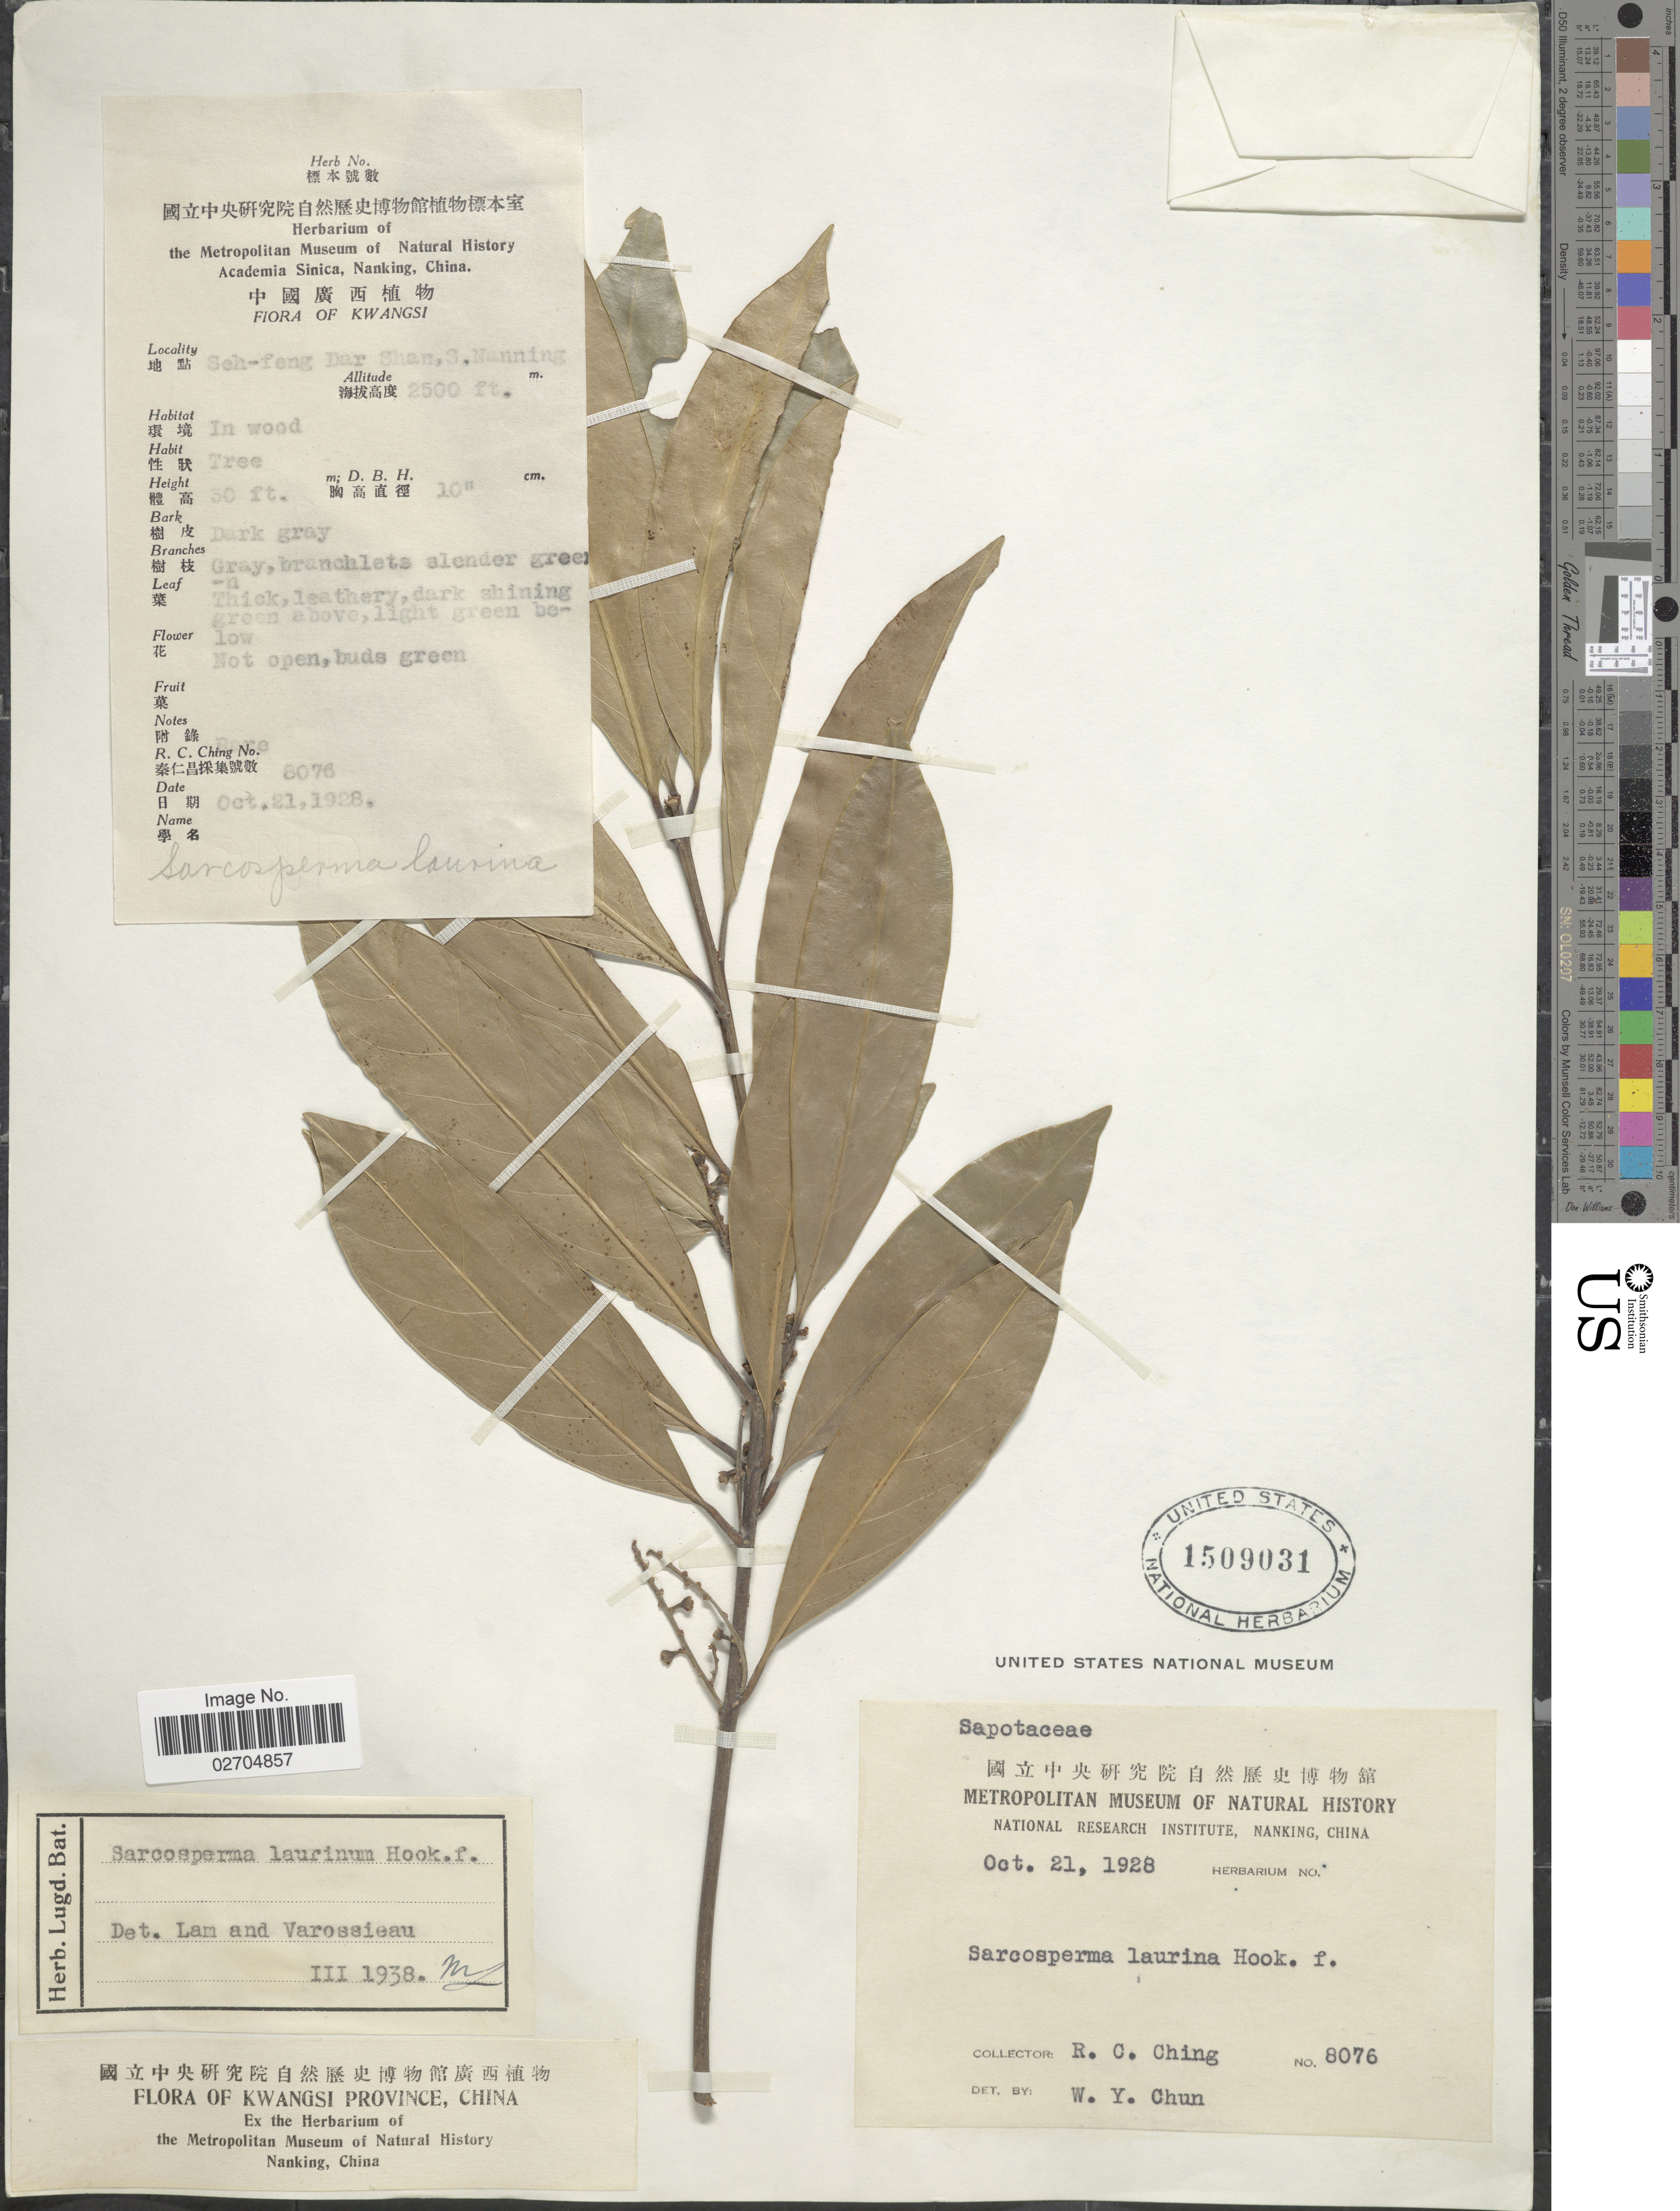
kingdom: Plantae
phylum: Tracheophyta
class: Magnoliopsida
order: Ericales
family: Sapotaceae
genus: Sarcosperma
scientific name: Sarcosperma laurinum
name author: (Benth.) Hook. f.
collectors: R. C. Ching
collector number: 8076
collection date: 1928-10-21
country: China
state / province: Guangxi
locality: Kwangsi Province. Seh-feng Dar Shan, S. Nanning.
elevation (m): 762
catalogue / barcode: US 1509031